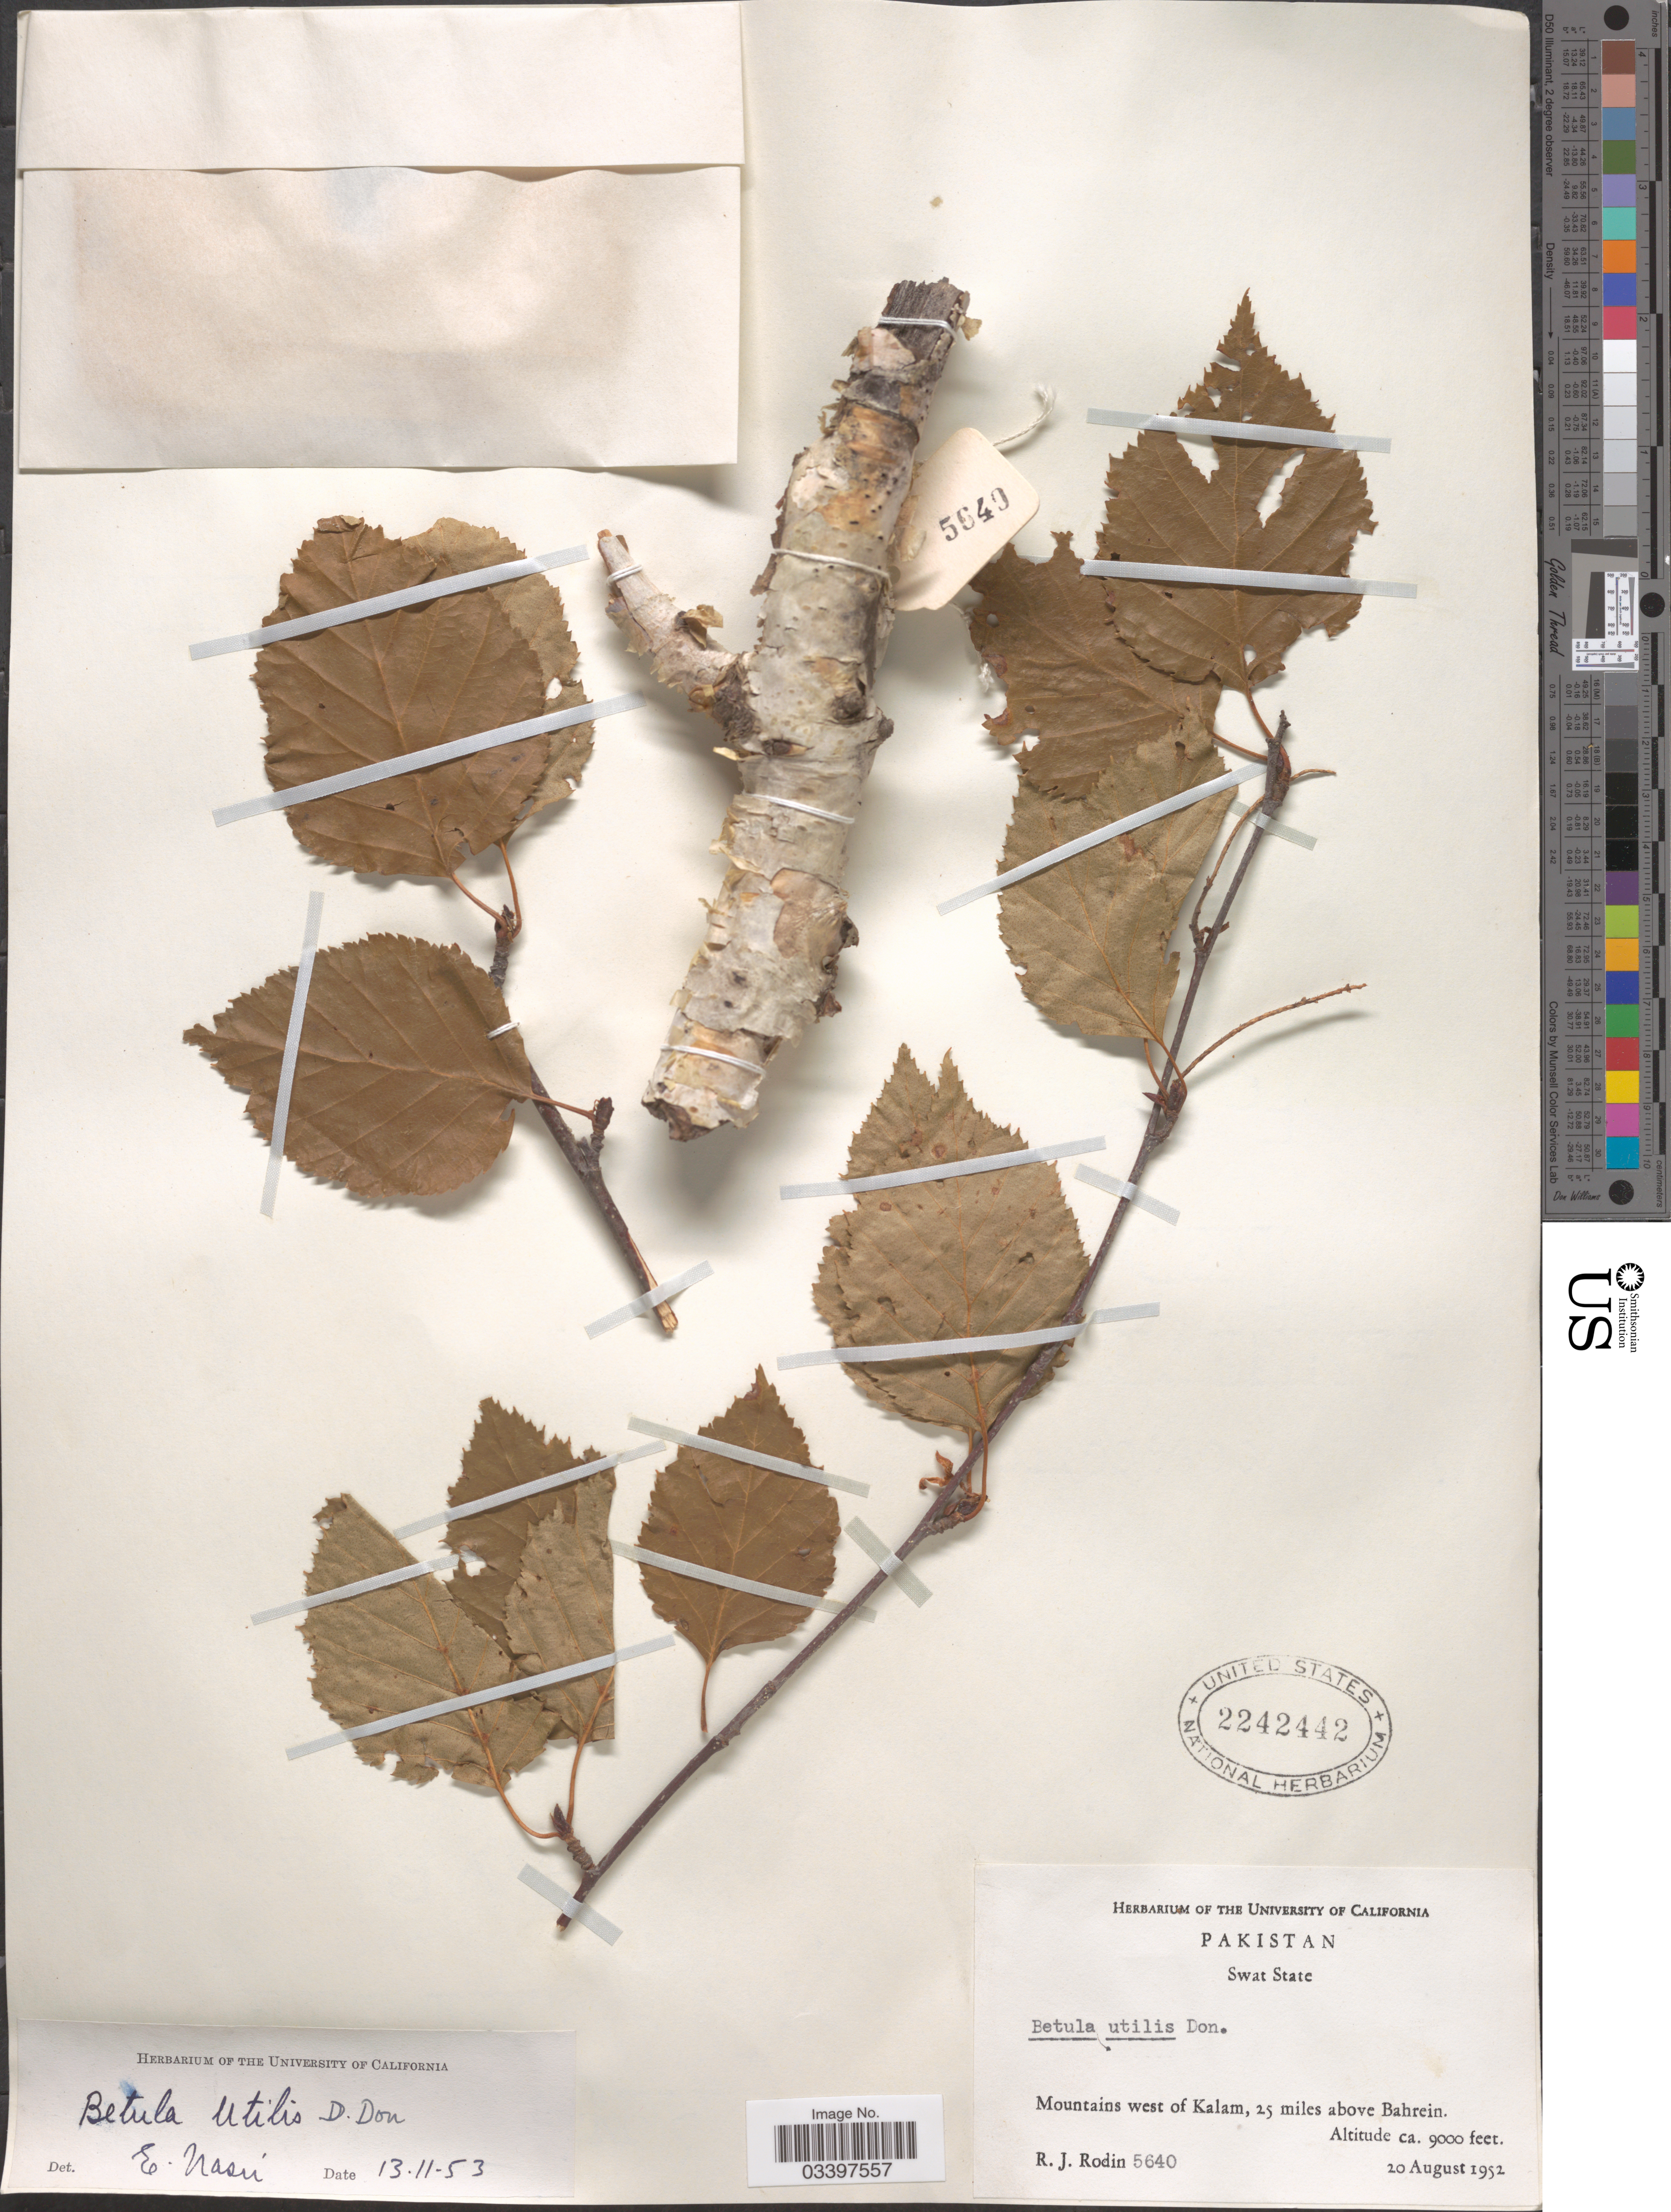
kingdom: Plantae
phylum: Tracheophyta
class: Magnoliopsida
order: Fagales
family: Betulaceae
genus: Betula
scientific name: Betula utilis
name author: D. Don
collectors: R. J. Rodin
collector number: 5640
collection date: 1952-08-20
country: Pakistan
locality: Swat State. Mountains west of Kalam, 25 miles above Bahrein.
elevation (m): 2743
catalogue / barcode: US 2242442